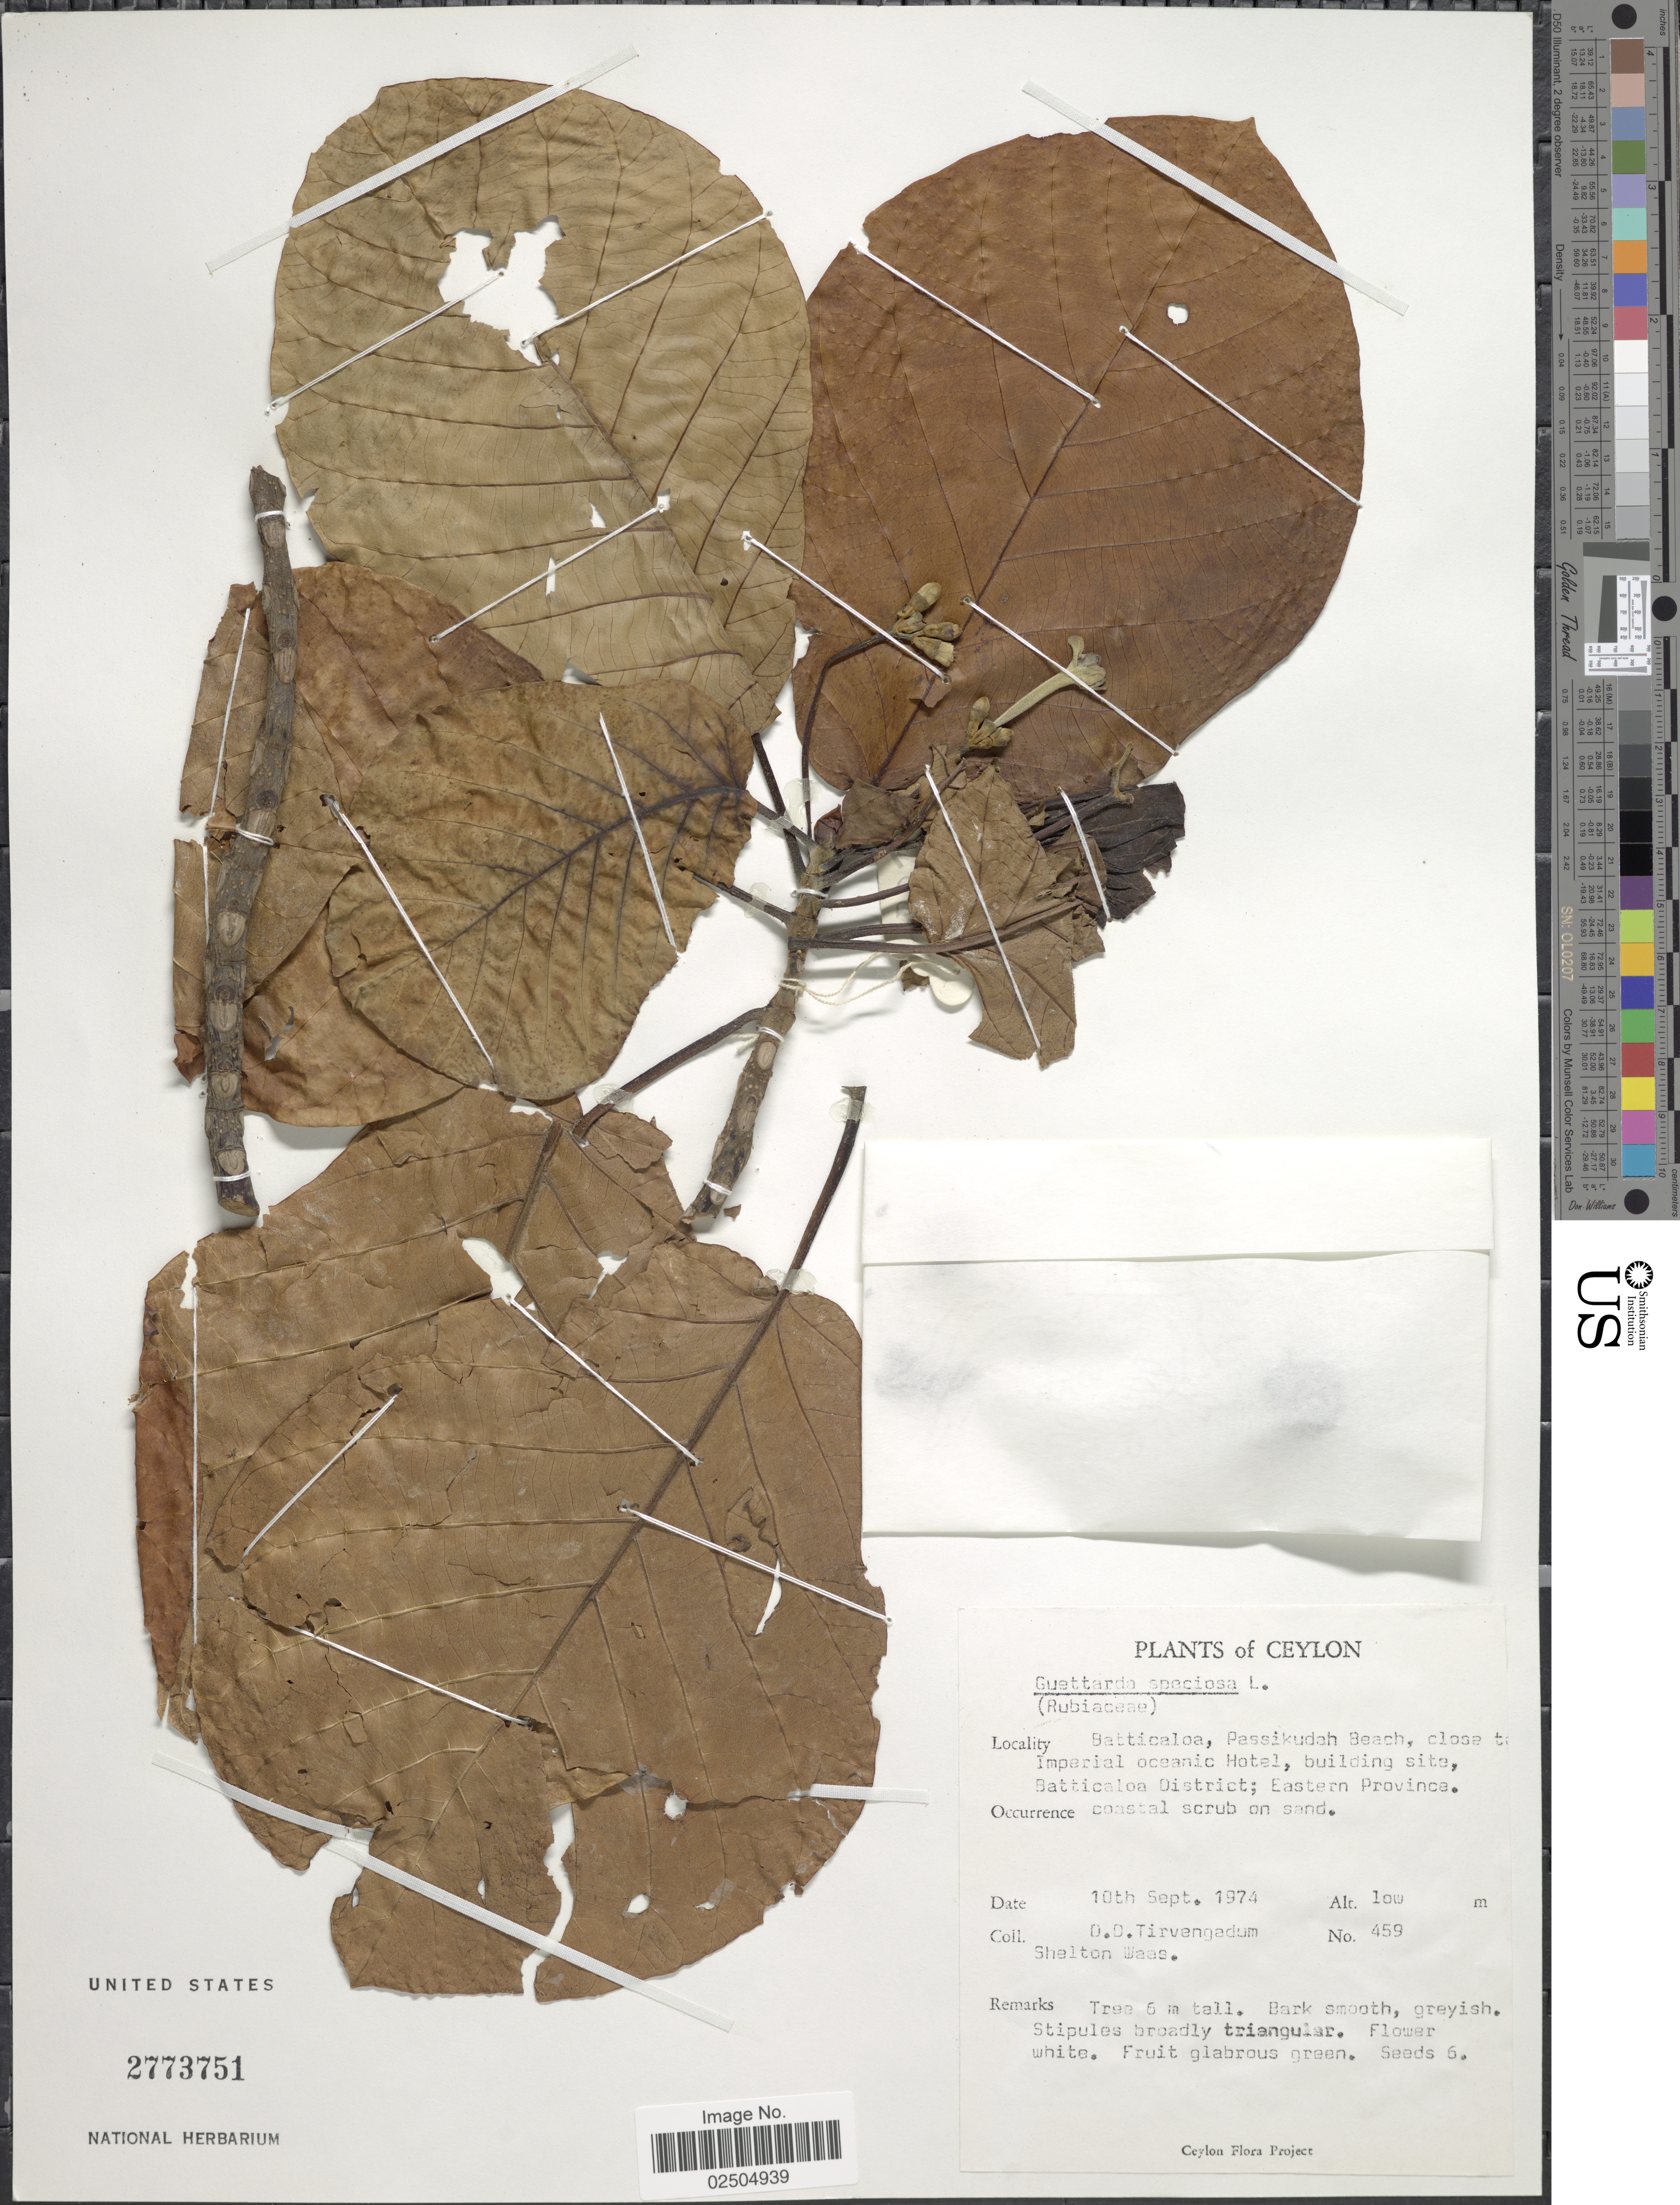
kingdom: Plantae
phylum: Tracheophyta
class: Magnoliopsida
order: Gentianales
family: Rubiaceae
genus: Guettarda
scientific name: Guettarda speciosa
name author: L.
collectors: D. Tirvengadum & S. Waas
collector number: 459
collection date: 1974-09-10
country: Sri Lanka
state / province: Eastern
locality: Ceylon, Batticaloa, Passikudah Beach, close to Imperial oceanic Hotel, building sita, Batticaloa District, Eastern Province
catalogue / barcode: US 2773751